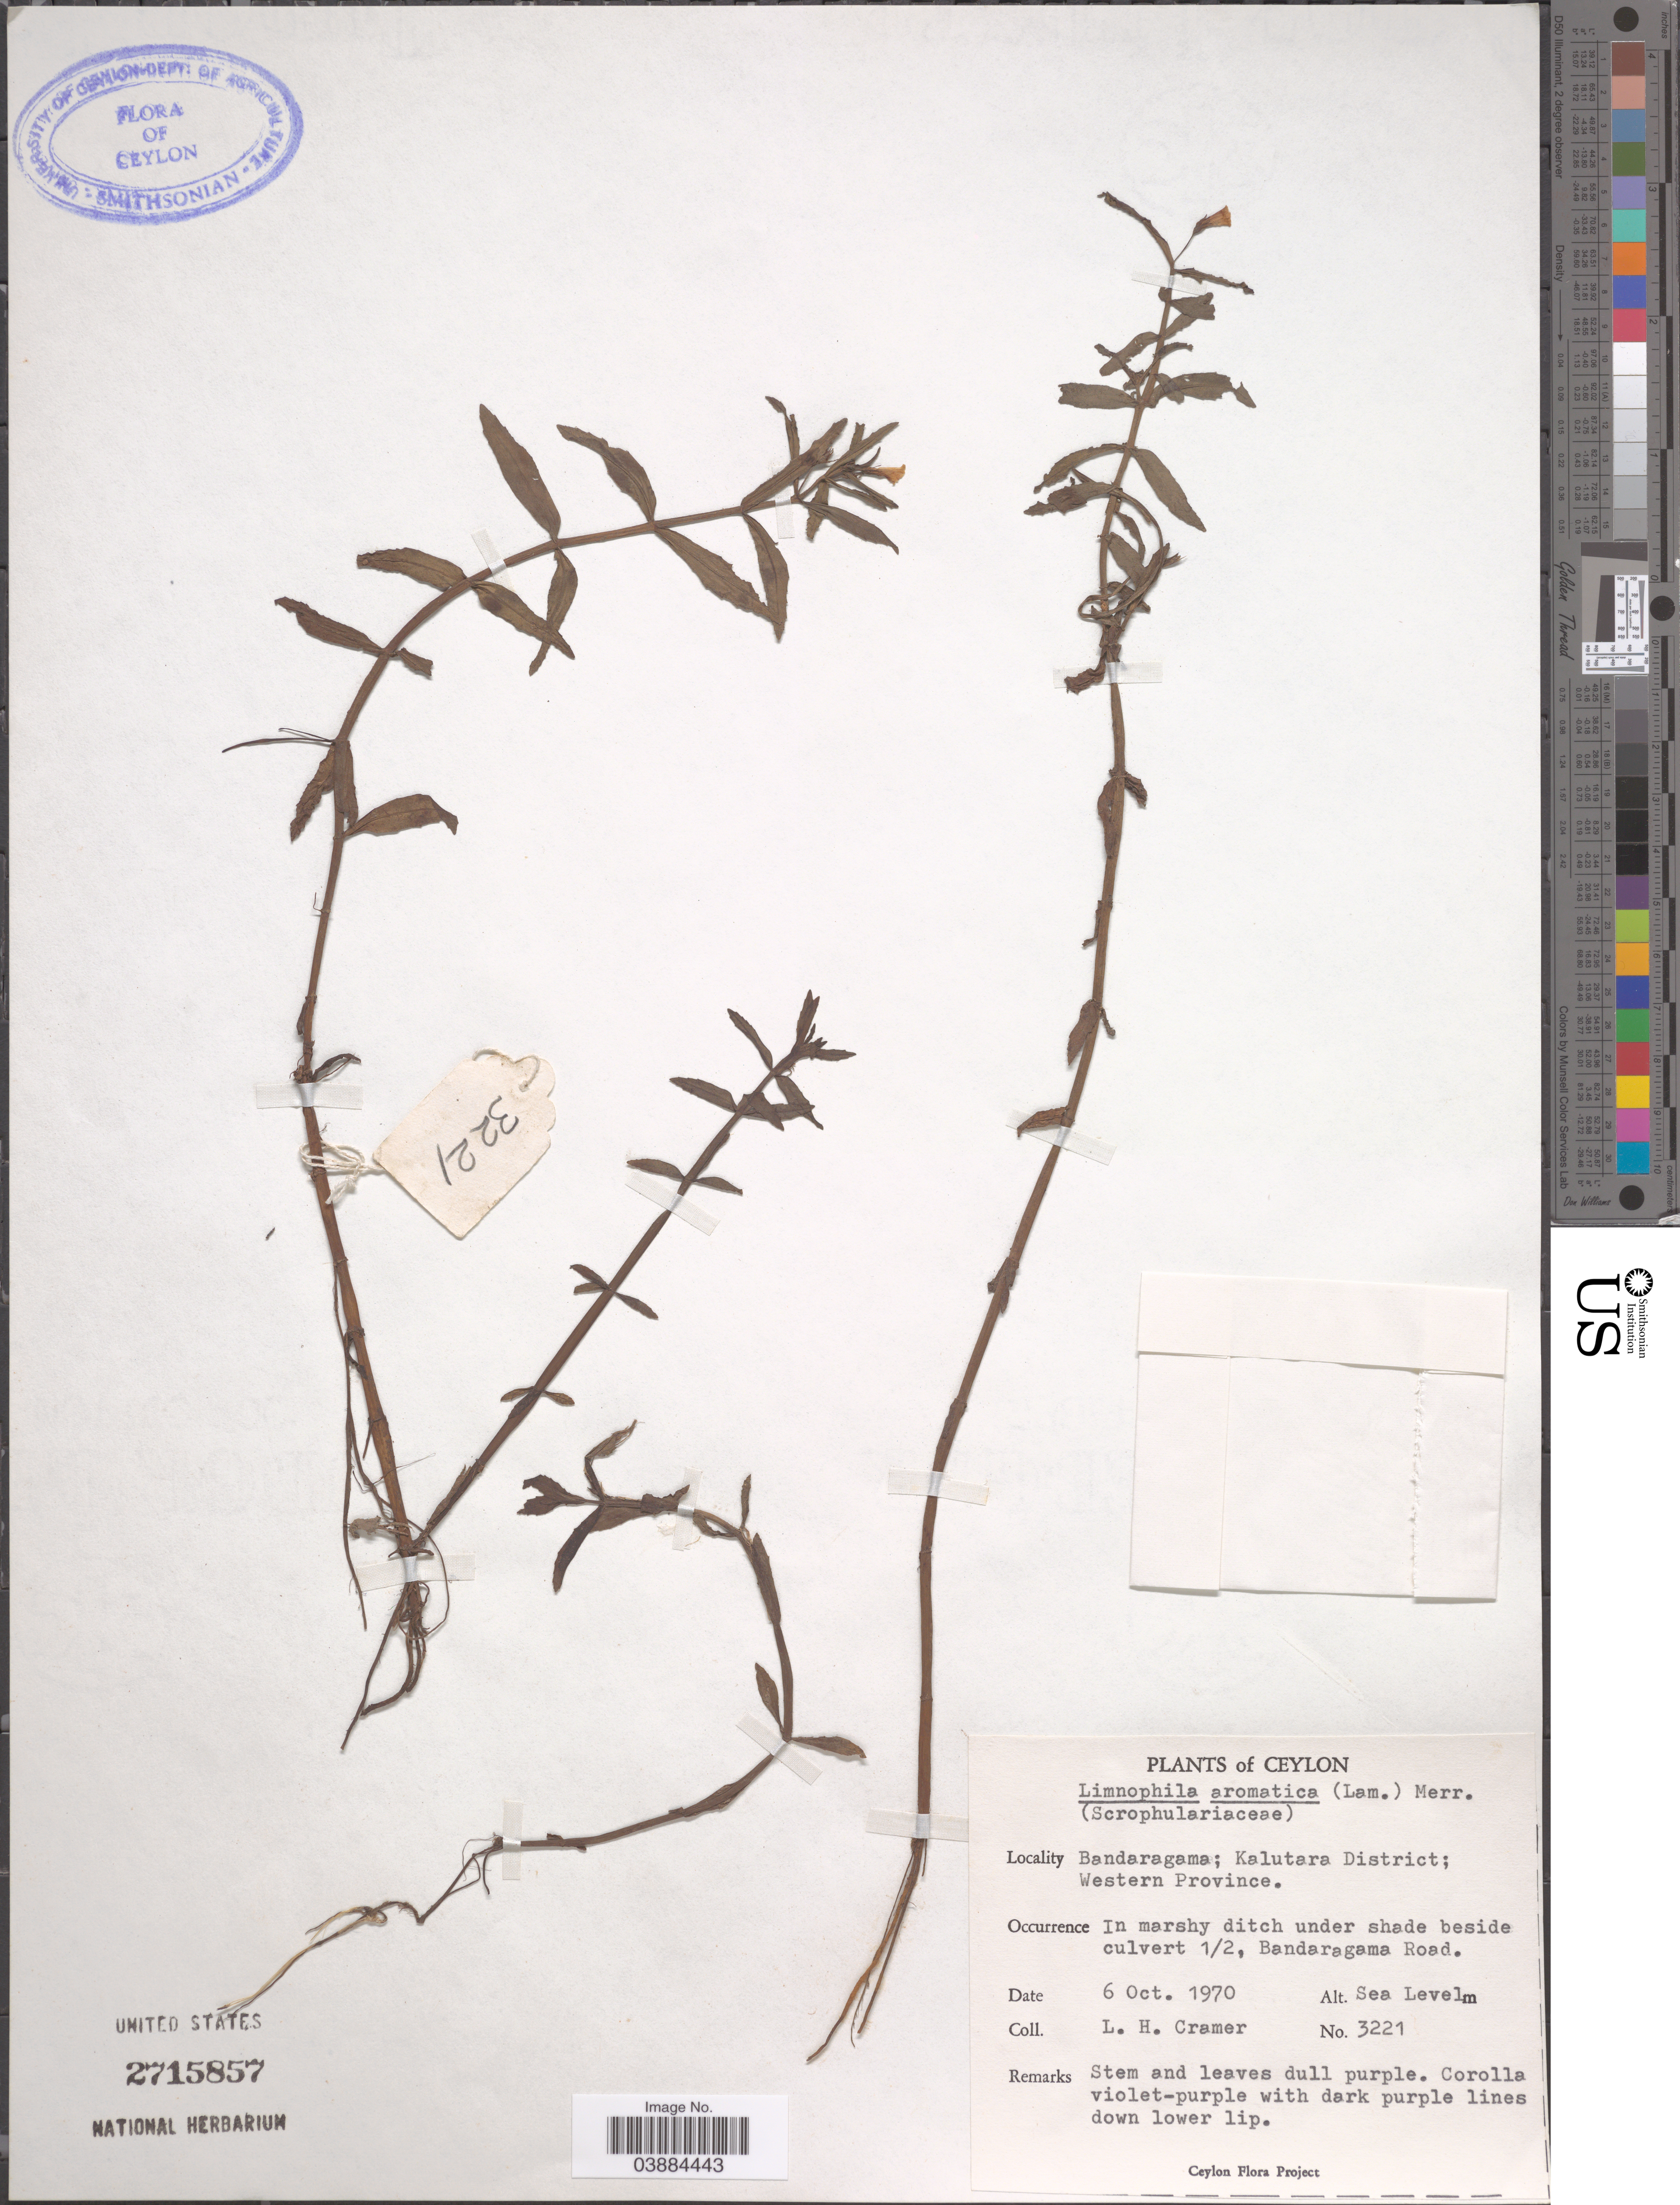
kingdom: Plantae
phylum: Tracheophyta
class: Magnoliopsida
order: Lamiales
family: Plantaginaceae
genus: Limnophila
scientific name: Limnophila aromatica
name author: (Lam.) Merr.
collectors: L. H. Cramer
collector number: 3221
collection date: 1970-10-06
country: Sri Lanka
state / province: Western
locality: Ceylon. Bandaragama; Kalutara District. In marshy ditch under shade beside culvert 1/2, Bandaragama Road.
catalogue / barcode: US 2715857